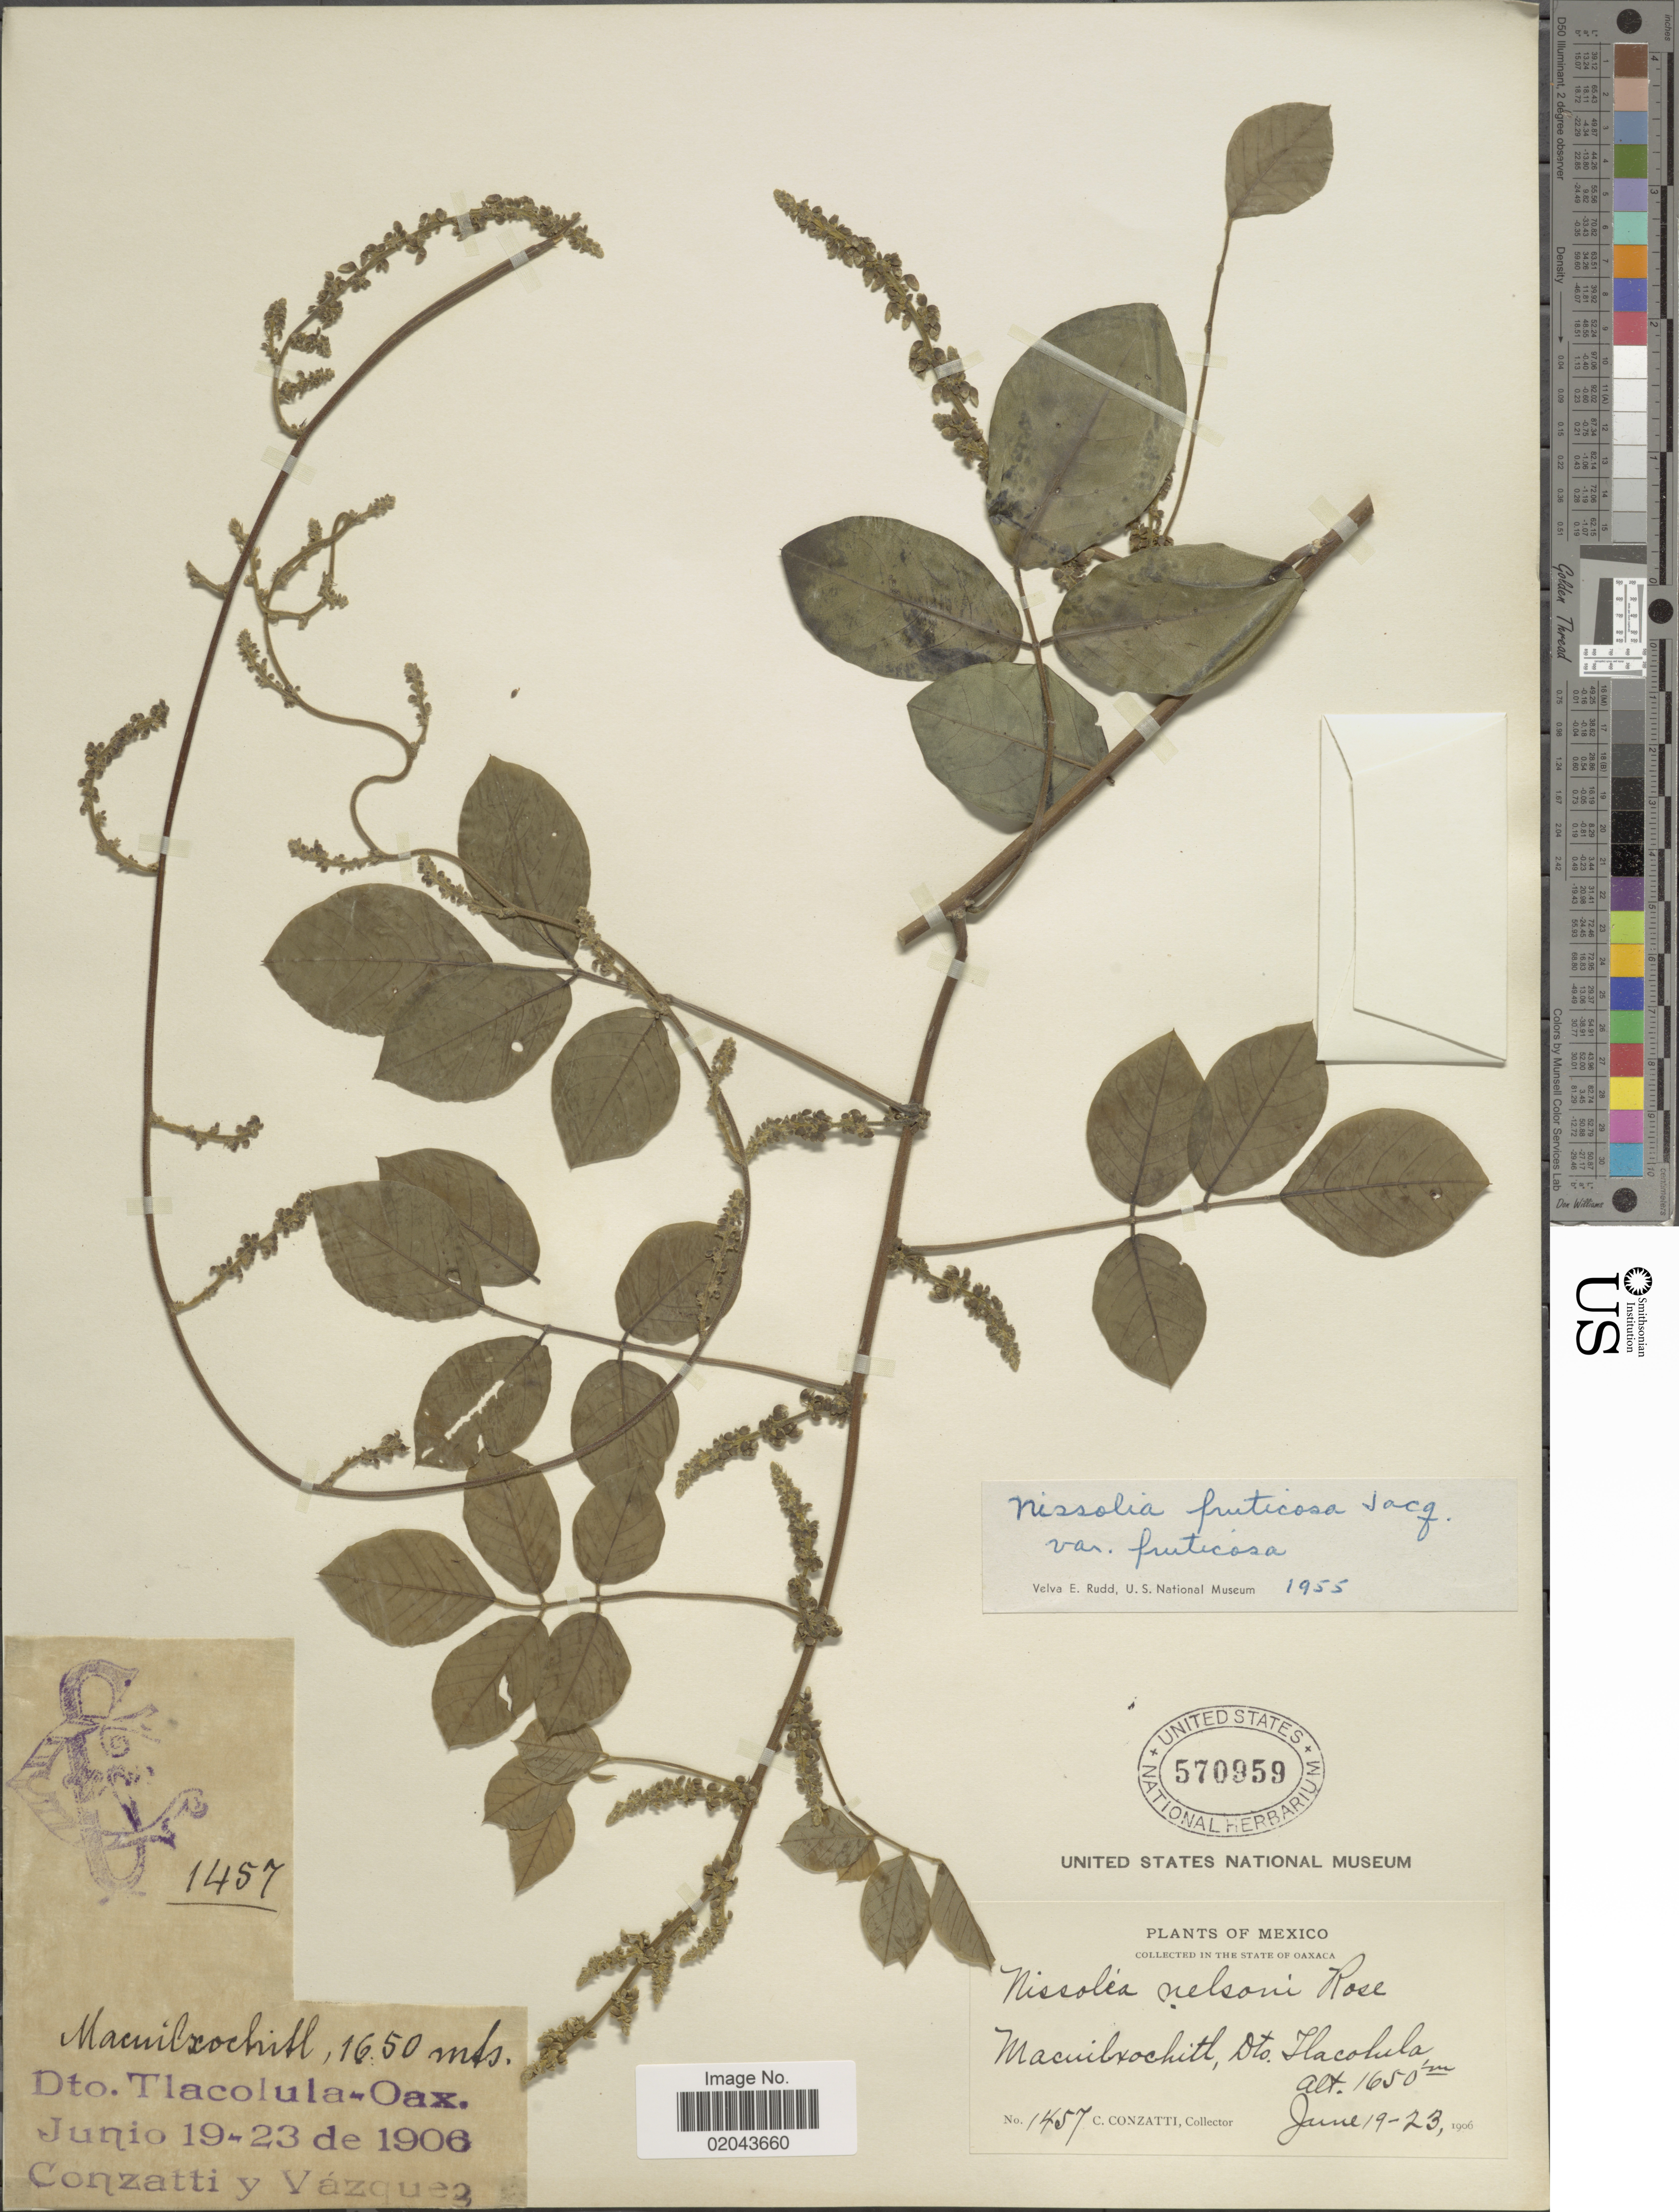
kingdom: Plantae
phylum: Tracheophyta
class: Magnoliopsida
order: Fabales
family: Fabaceae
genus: Nissolia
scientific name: Nissolia fruticosa var. fruticosa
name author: Jacq.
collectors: C. Conzatti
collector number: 1457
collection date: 1906-06-19/1906-06-23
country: Mexico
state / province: Oaxaca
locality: Macuibrochitl, Dto. Tlacolula.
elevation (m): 1650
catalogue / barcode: US 570959